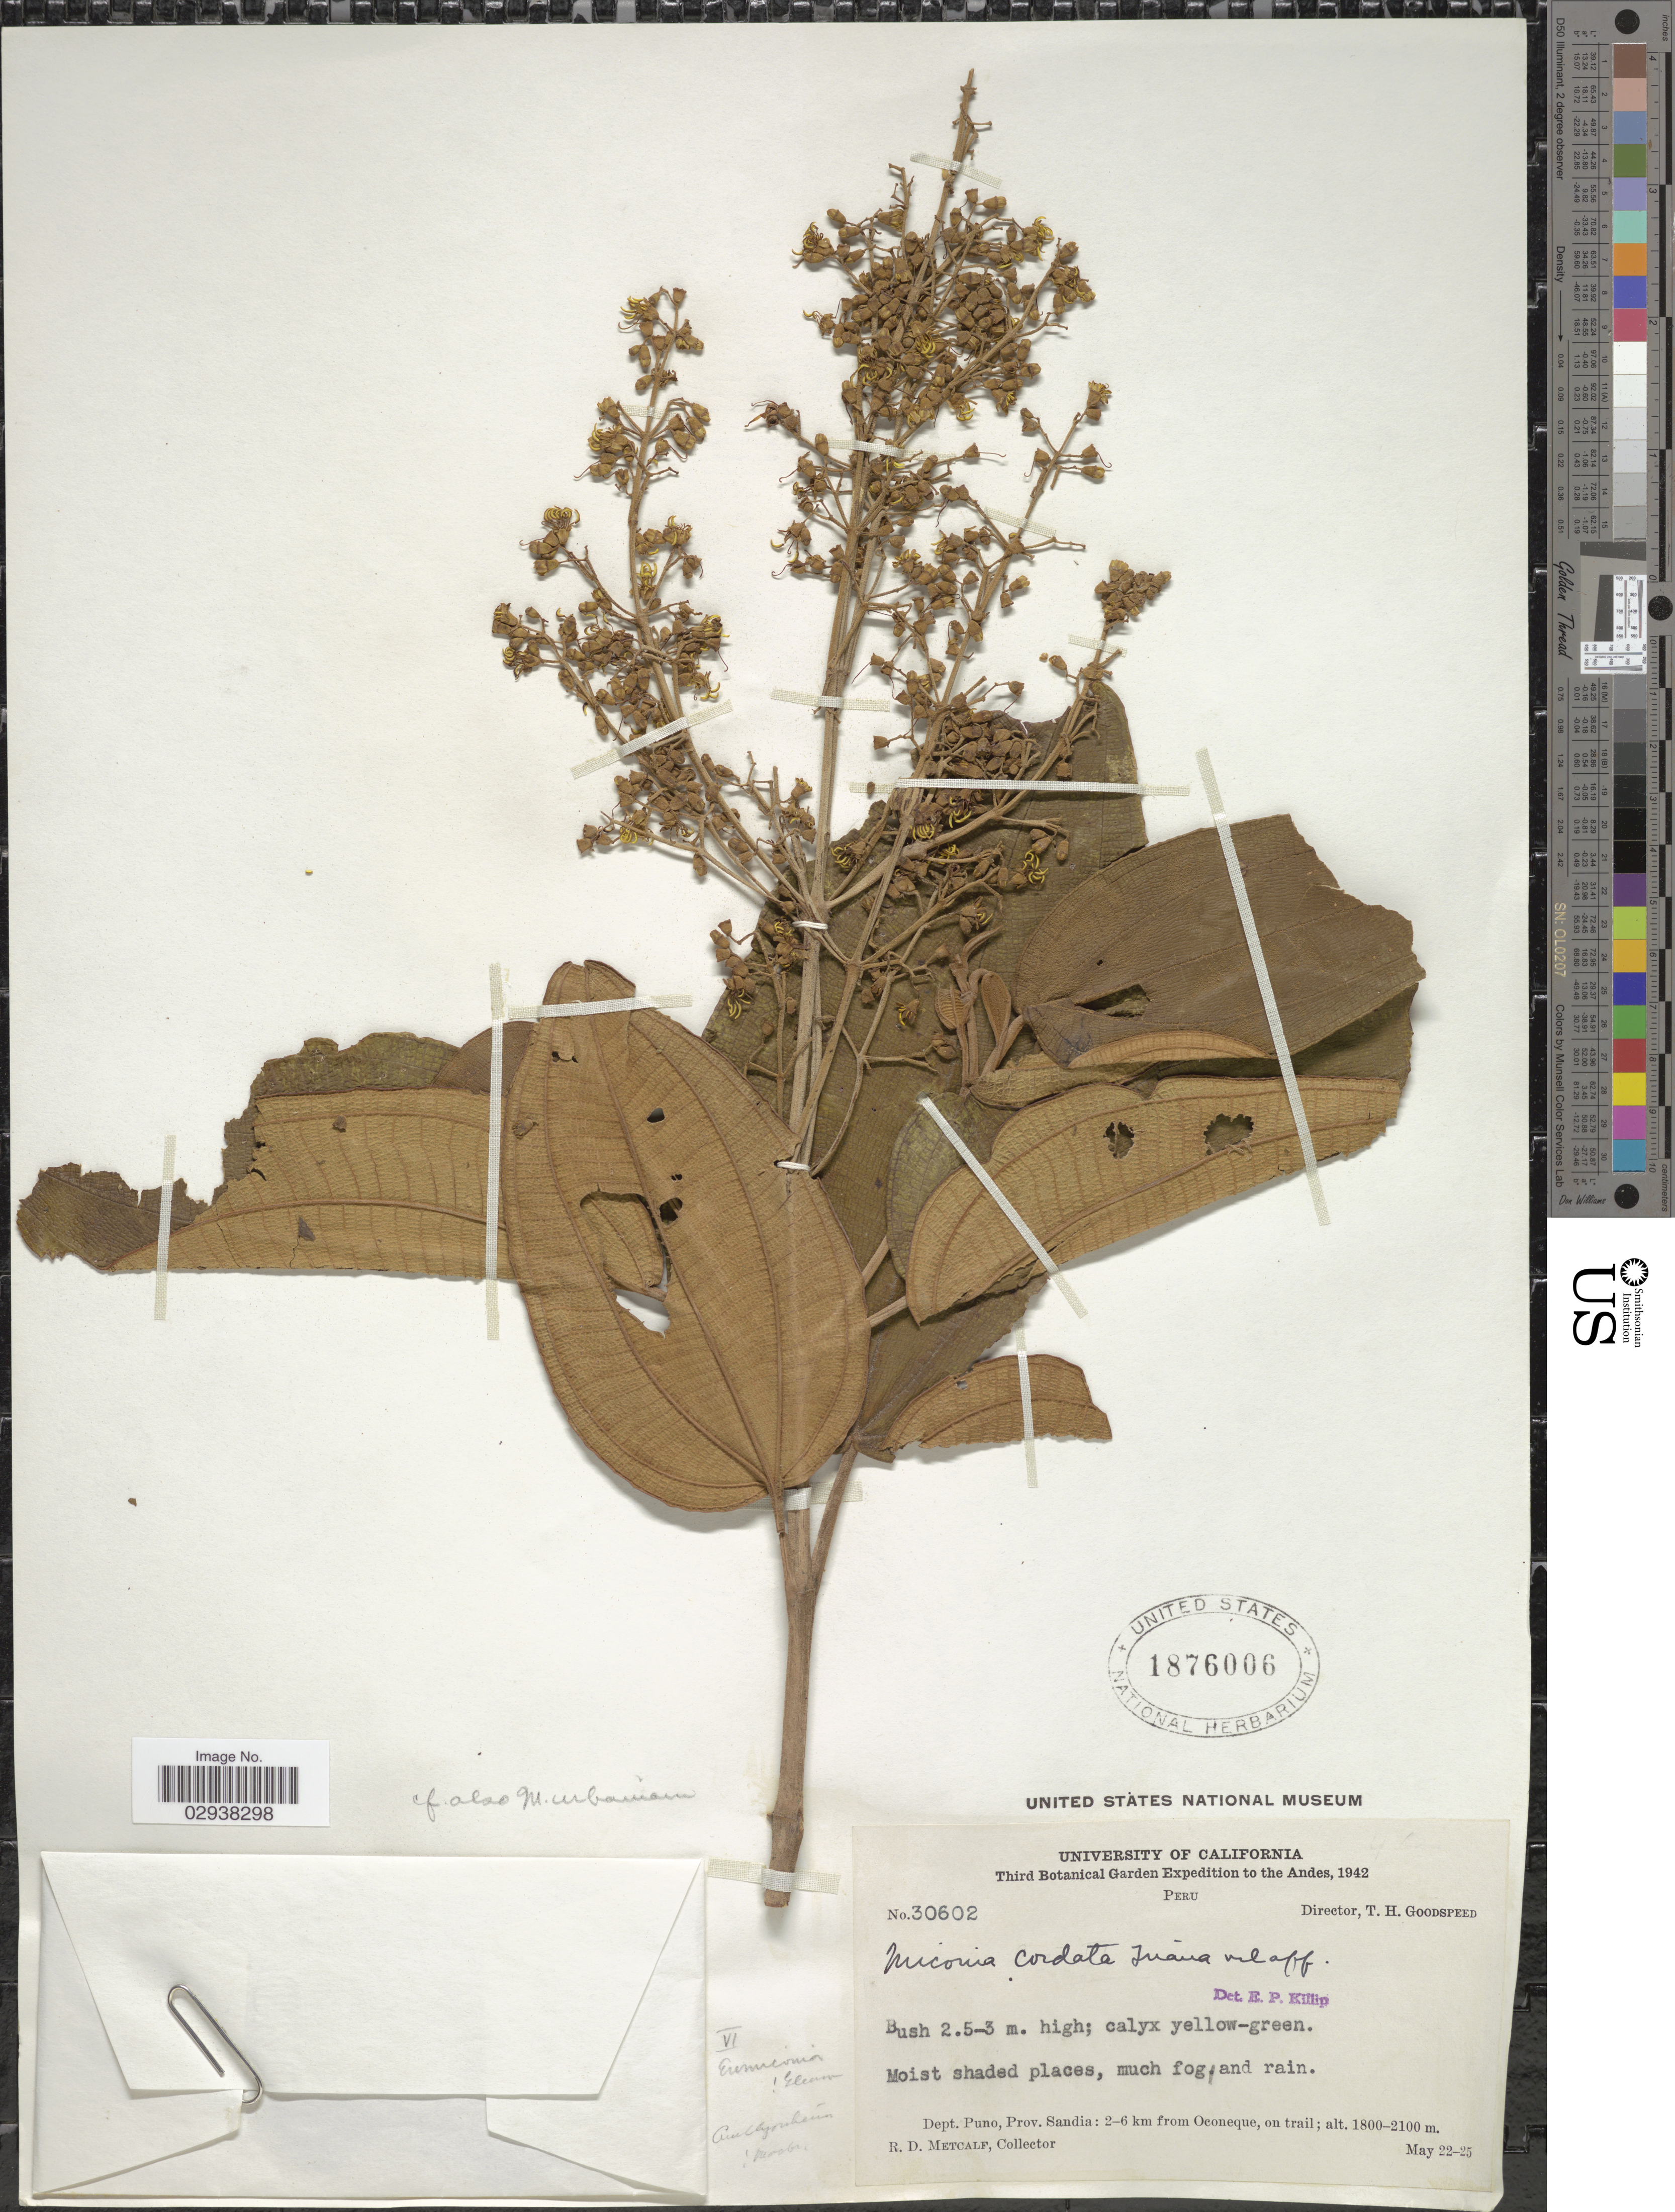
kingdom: Plantae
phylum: Tracheophyta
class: Magnoliopsida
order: Myrtales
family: Melastomataceae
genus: Miconia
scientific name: Miconia cordata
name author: Triana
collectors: R. D. Metcalf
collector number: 30602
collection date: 1942-05-22/1942-05-25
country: Peru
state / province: Puno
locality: Andes. Dept. Puno, Prov. Sandia: 2-6 km from Oconeque, on trail.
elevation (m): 1800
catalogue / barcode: US 1876006